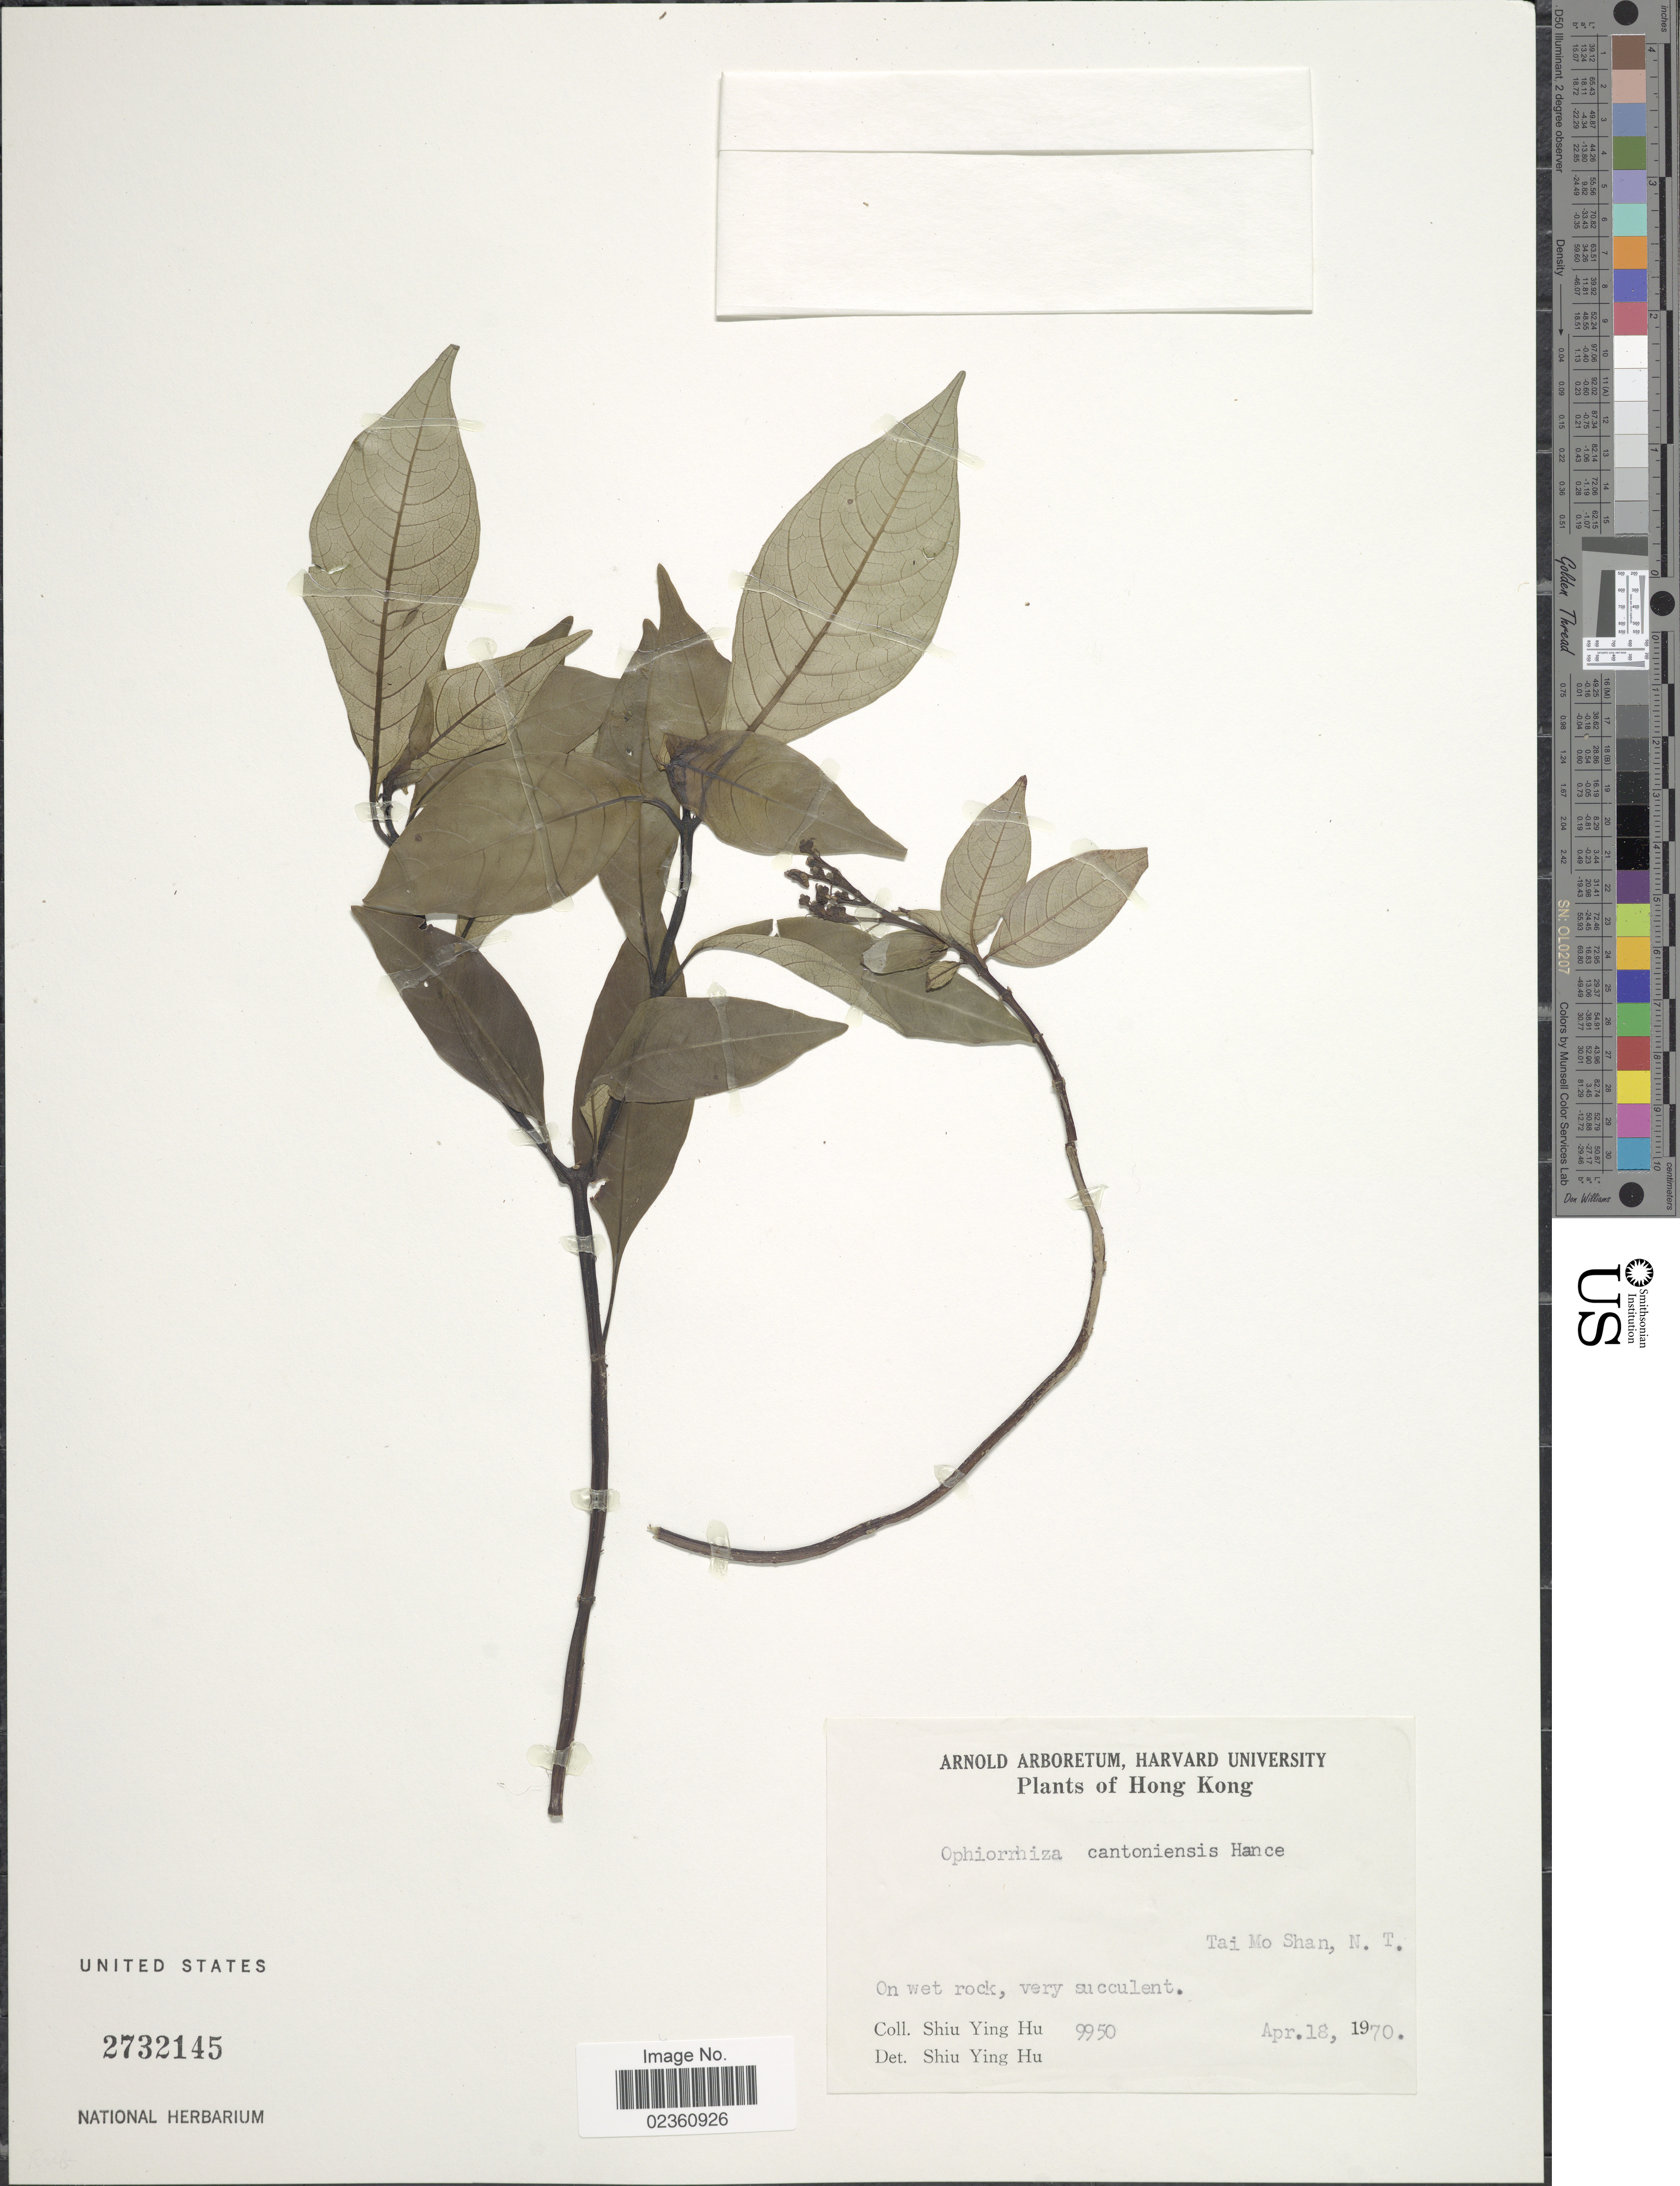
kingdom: Plantae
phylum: Tracheophyta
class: Magnoliopsida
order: Gentianales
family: Rubiaceae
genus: Ophiorrhiza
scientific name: Ophiorrhiza cantonensis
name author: Hance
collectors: S. Y. Hu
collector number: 9950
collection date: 1970-04-18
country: China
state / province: Hong Kong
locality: Tai Mo Shan, N.T., On wet rock, very succulent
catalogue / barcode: US 2732145